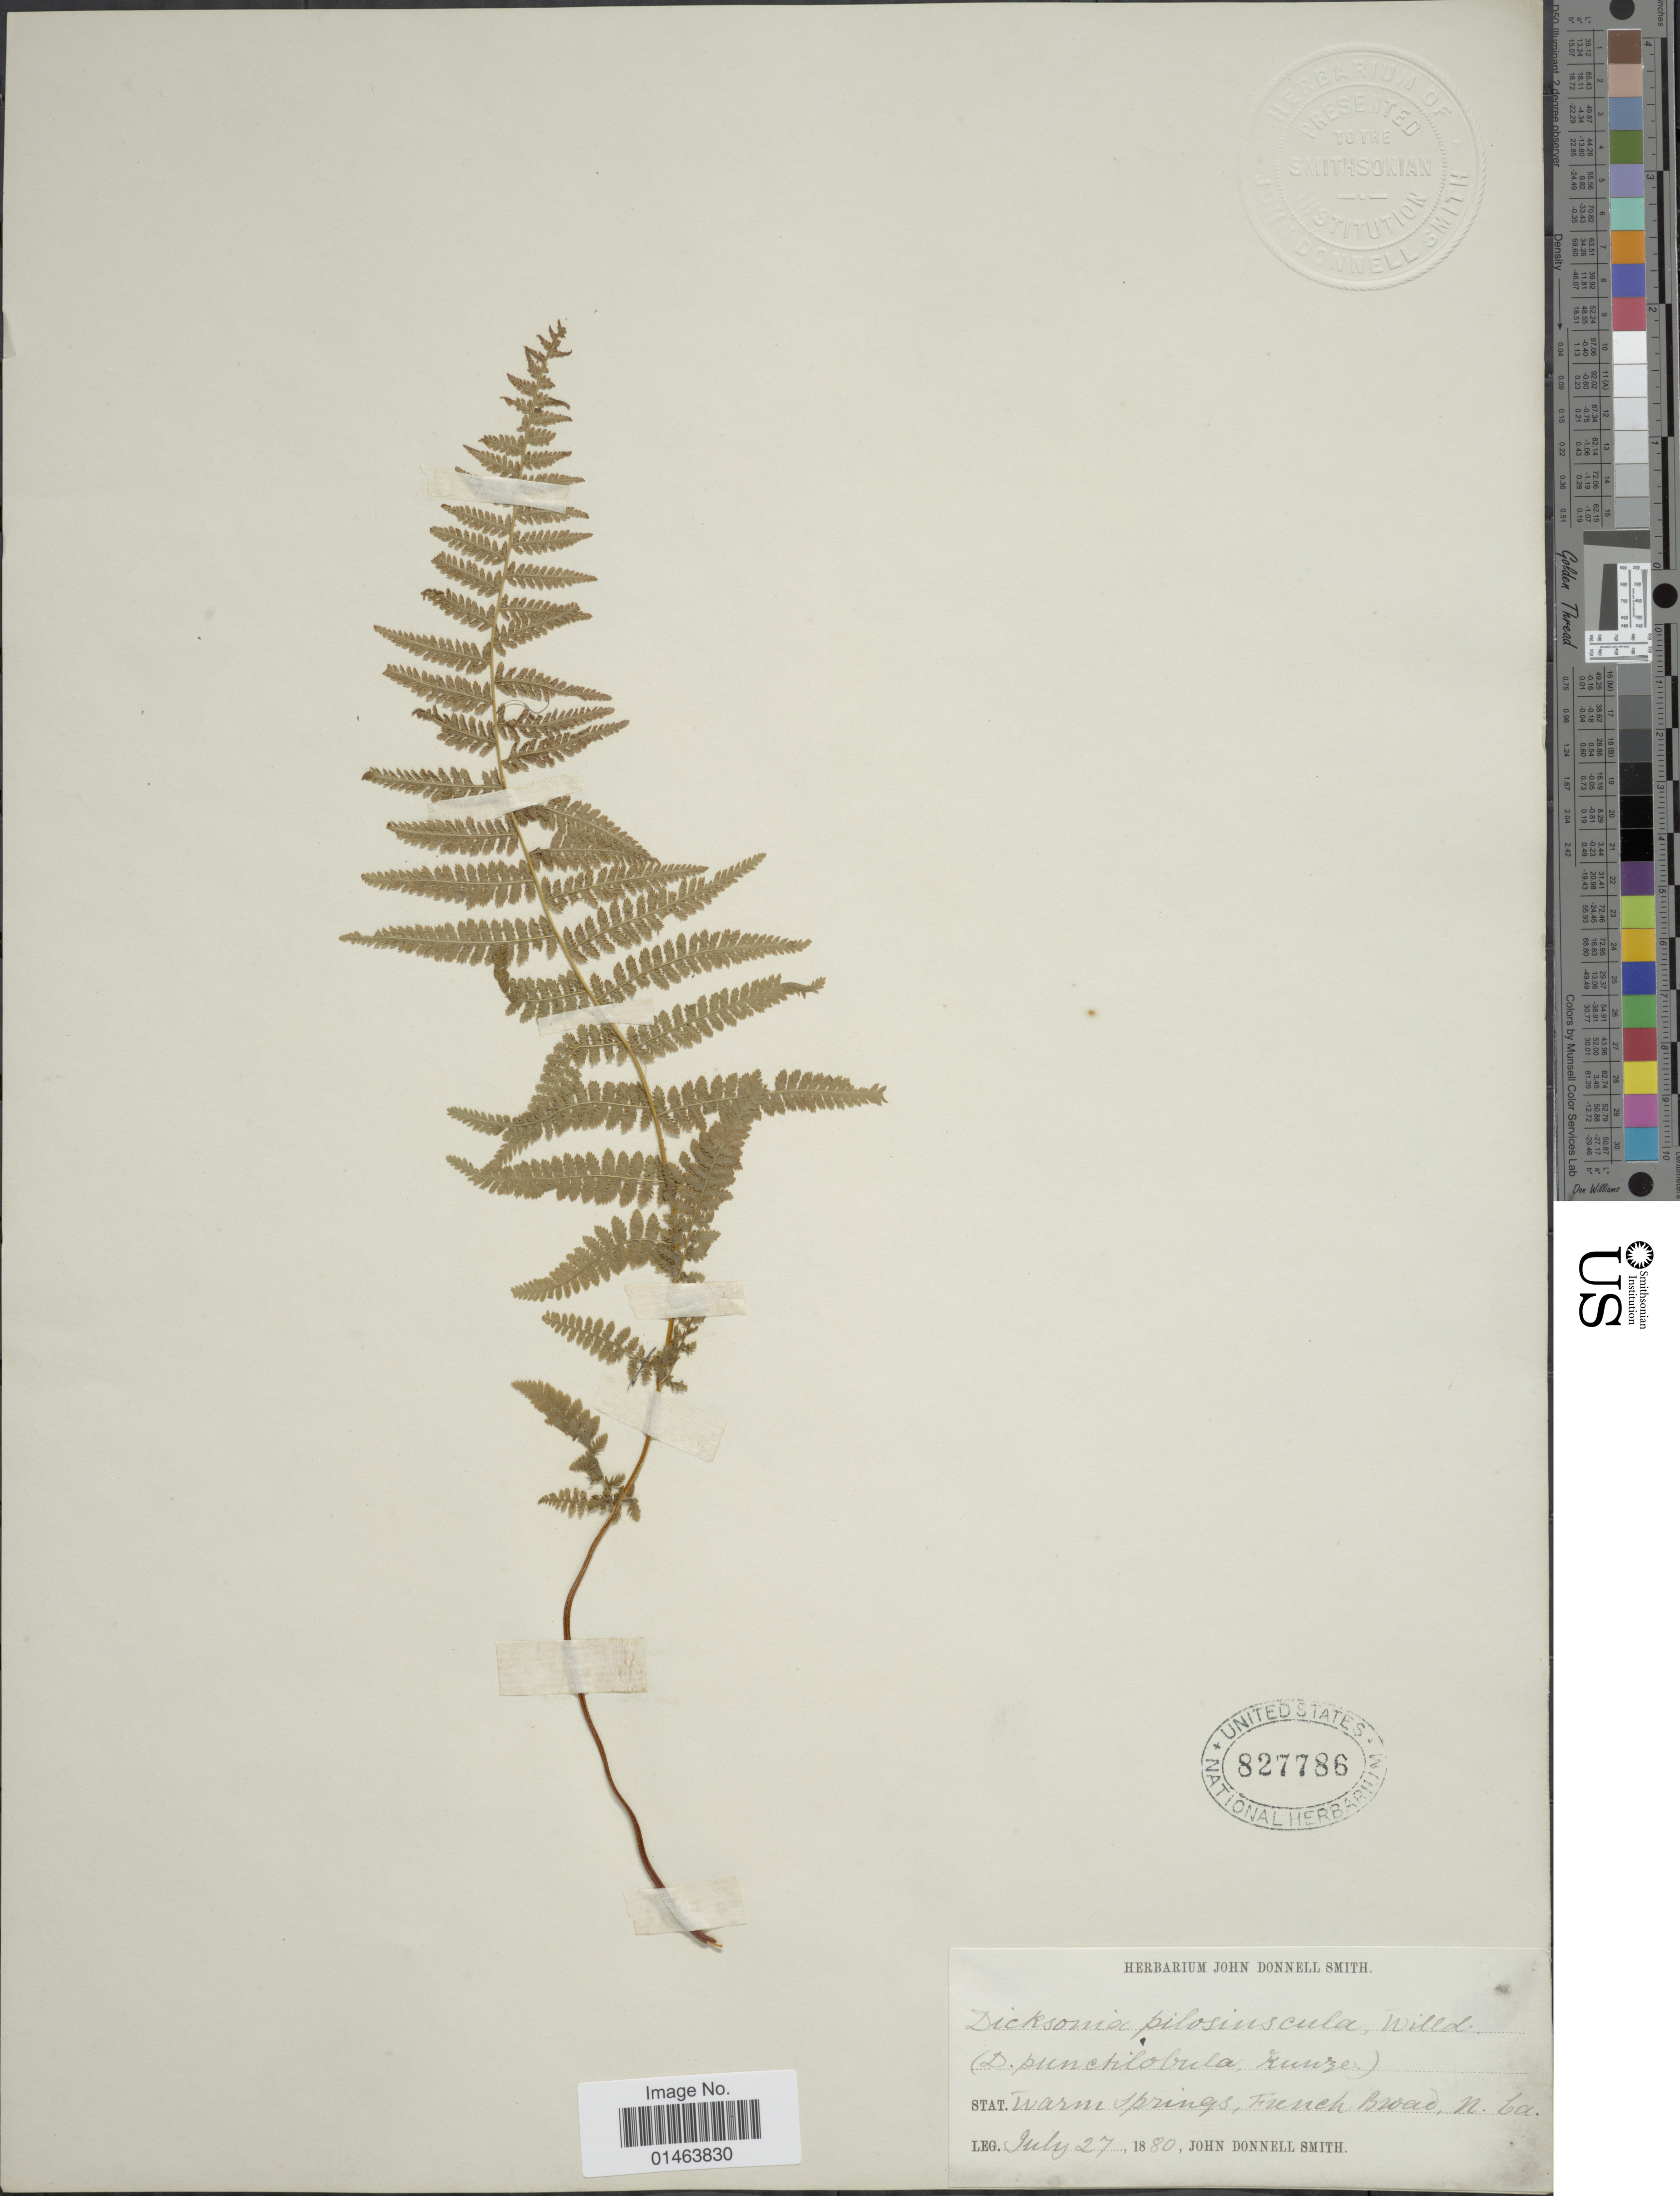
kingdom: Plantae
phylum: Tracheophyta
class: Polypodiopsida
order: Polypodiales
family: Dennstaedtiaceae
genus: Dennstaedtia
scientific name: Dennstaedtia punctilobula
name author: (Michx.) T. Moore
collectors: J. Donnell Smith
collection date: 1880-07-27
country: United States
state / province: North Carolina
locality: warm springs, French Broad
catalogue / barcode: US 827786